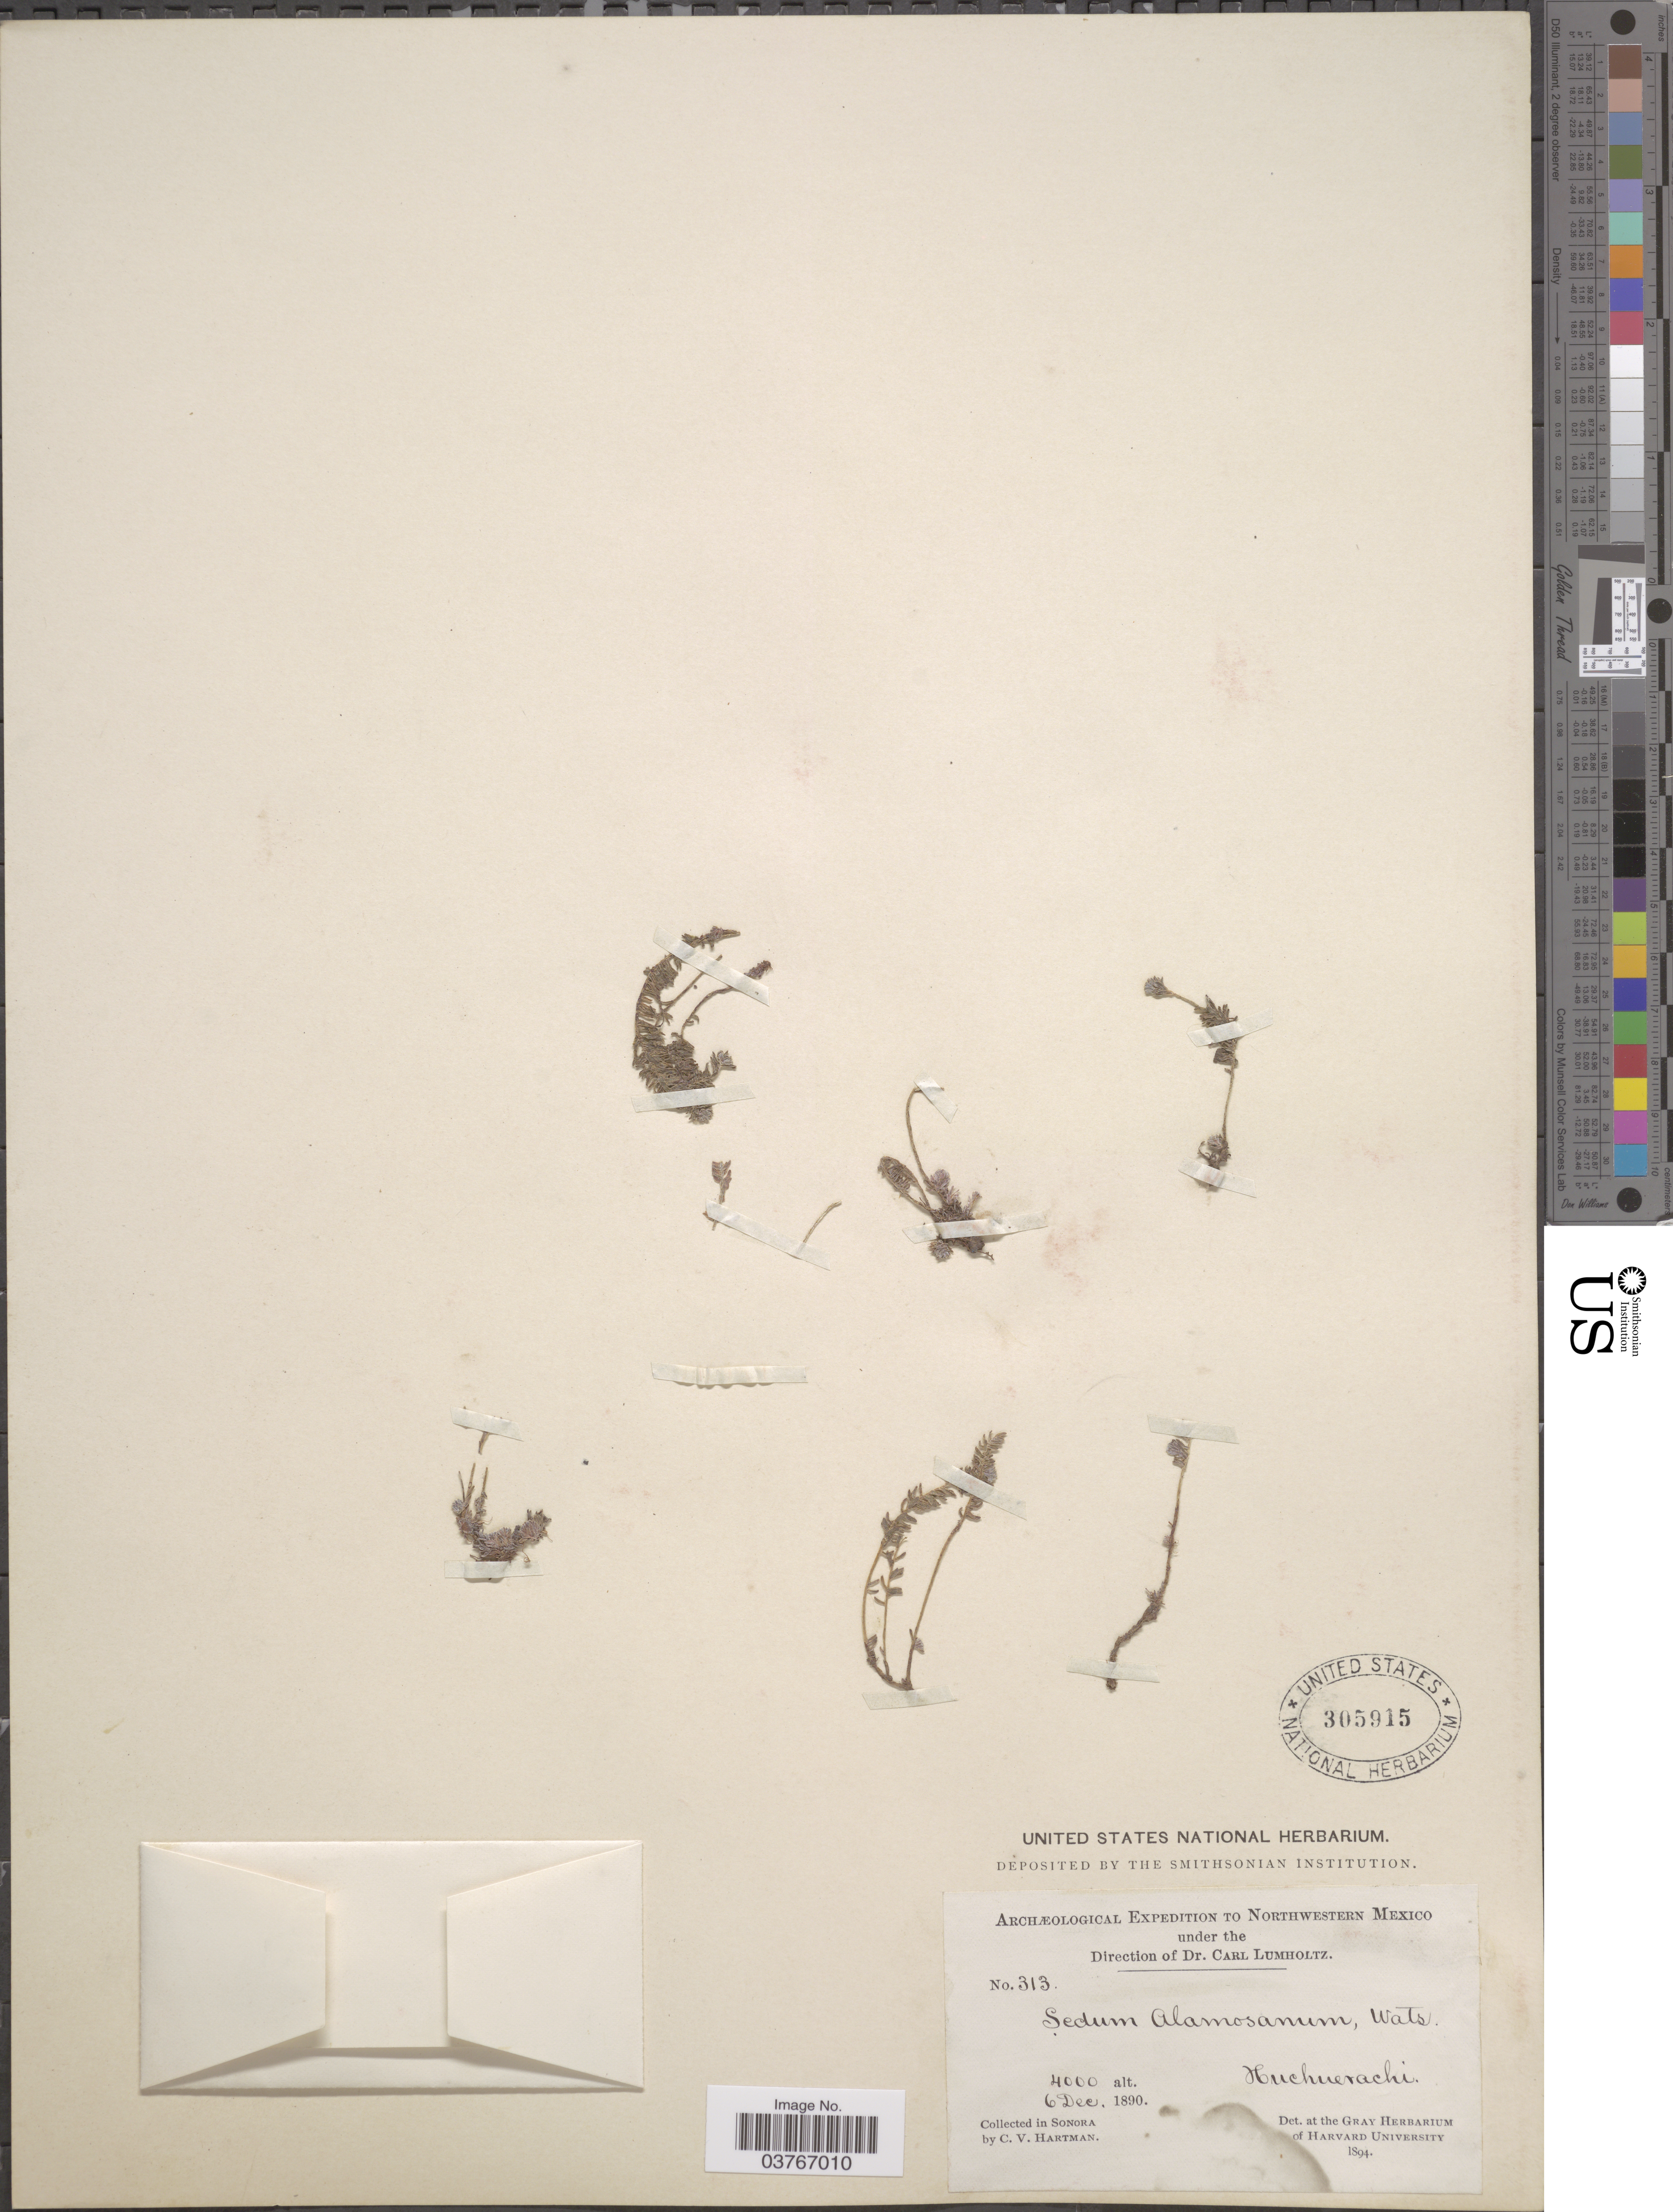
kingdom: Plantae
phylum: Tracheophyta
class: Magnoliopsida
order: Saxifragales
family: Crassulaceae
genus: Sedum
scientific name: Sedum alamosanum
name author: S. Watson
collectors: C. V. Hartman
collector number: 313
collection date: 1890-12-06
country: Mexico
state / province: Sonora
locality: Northwestern Mexico. Huchuerachi.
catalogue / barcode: US 305915